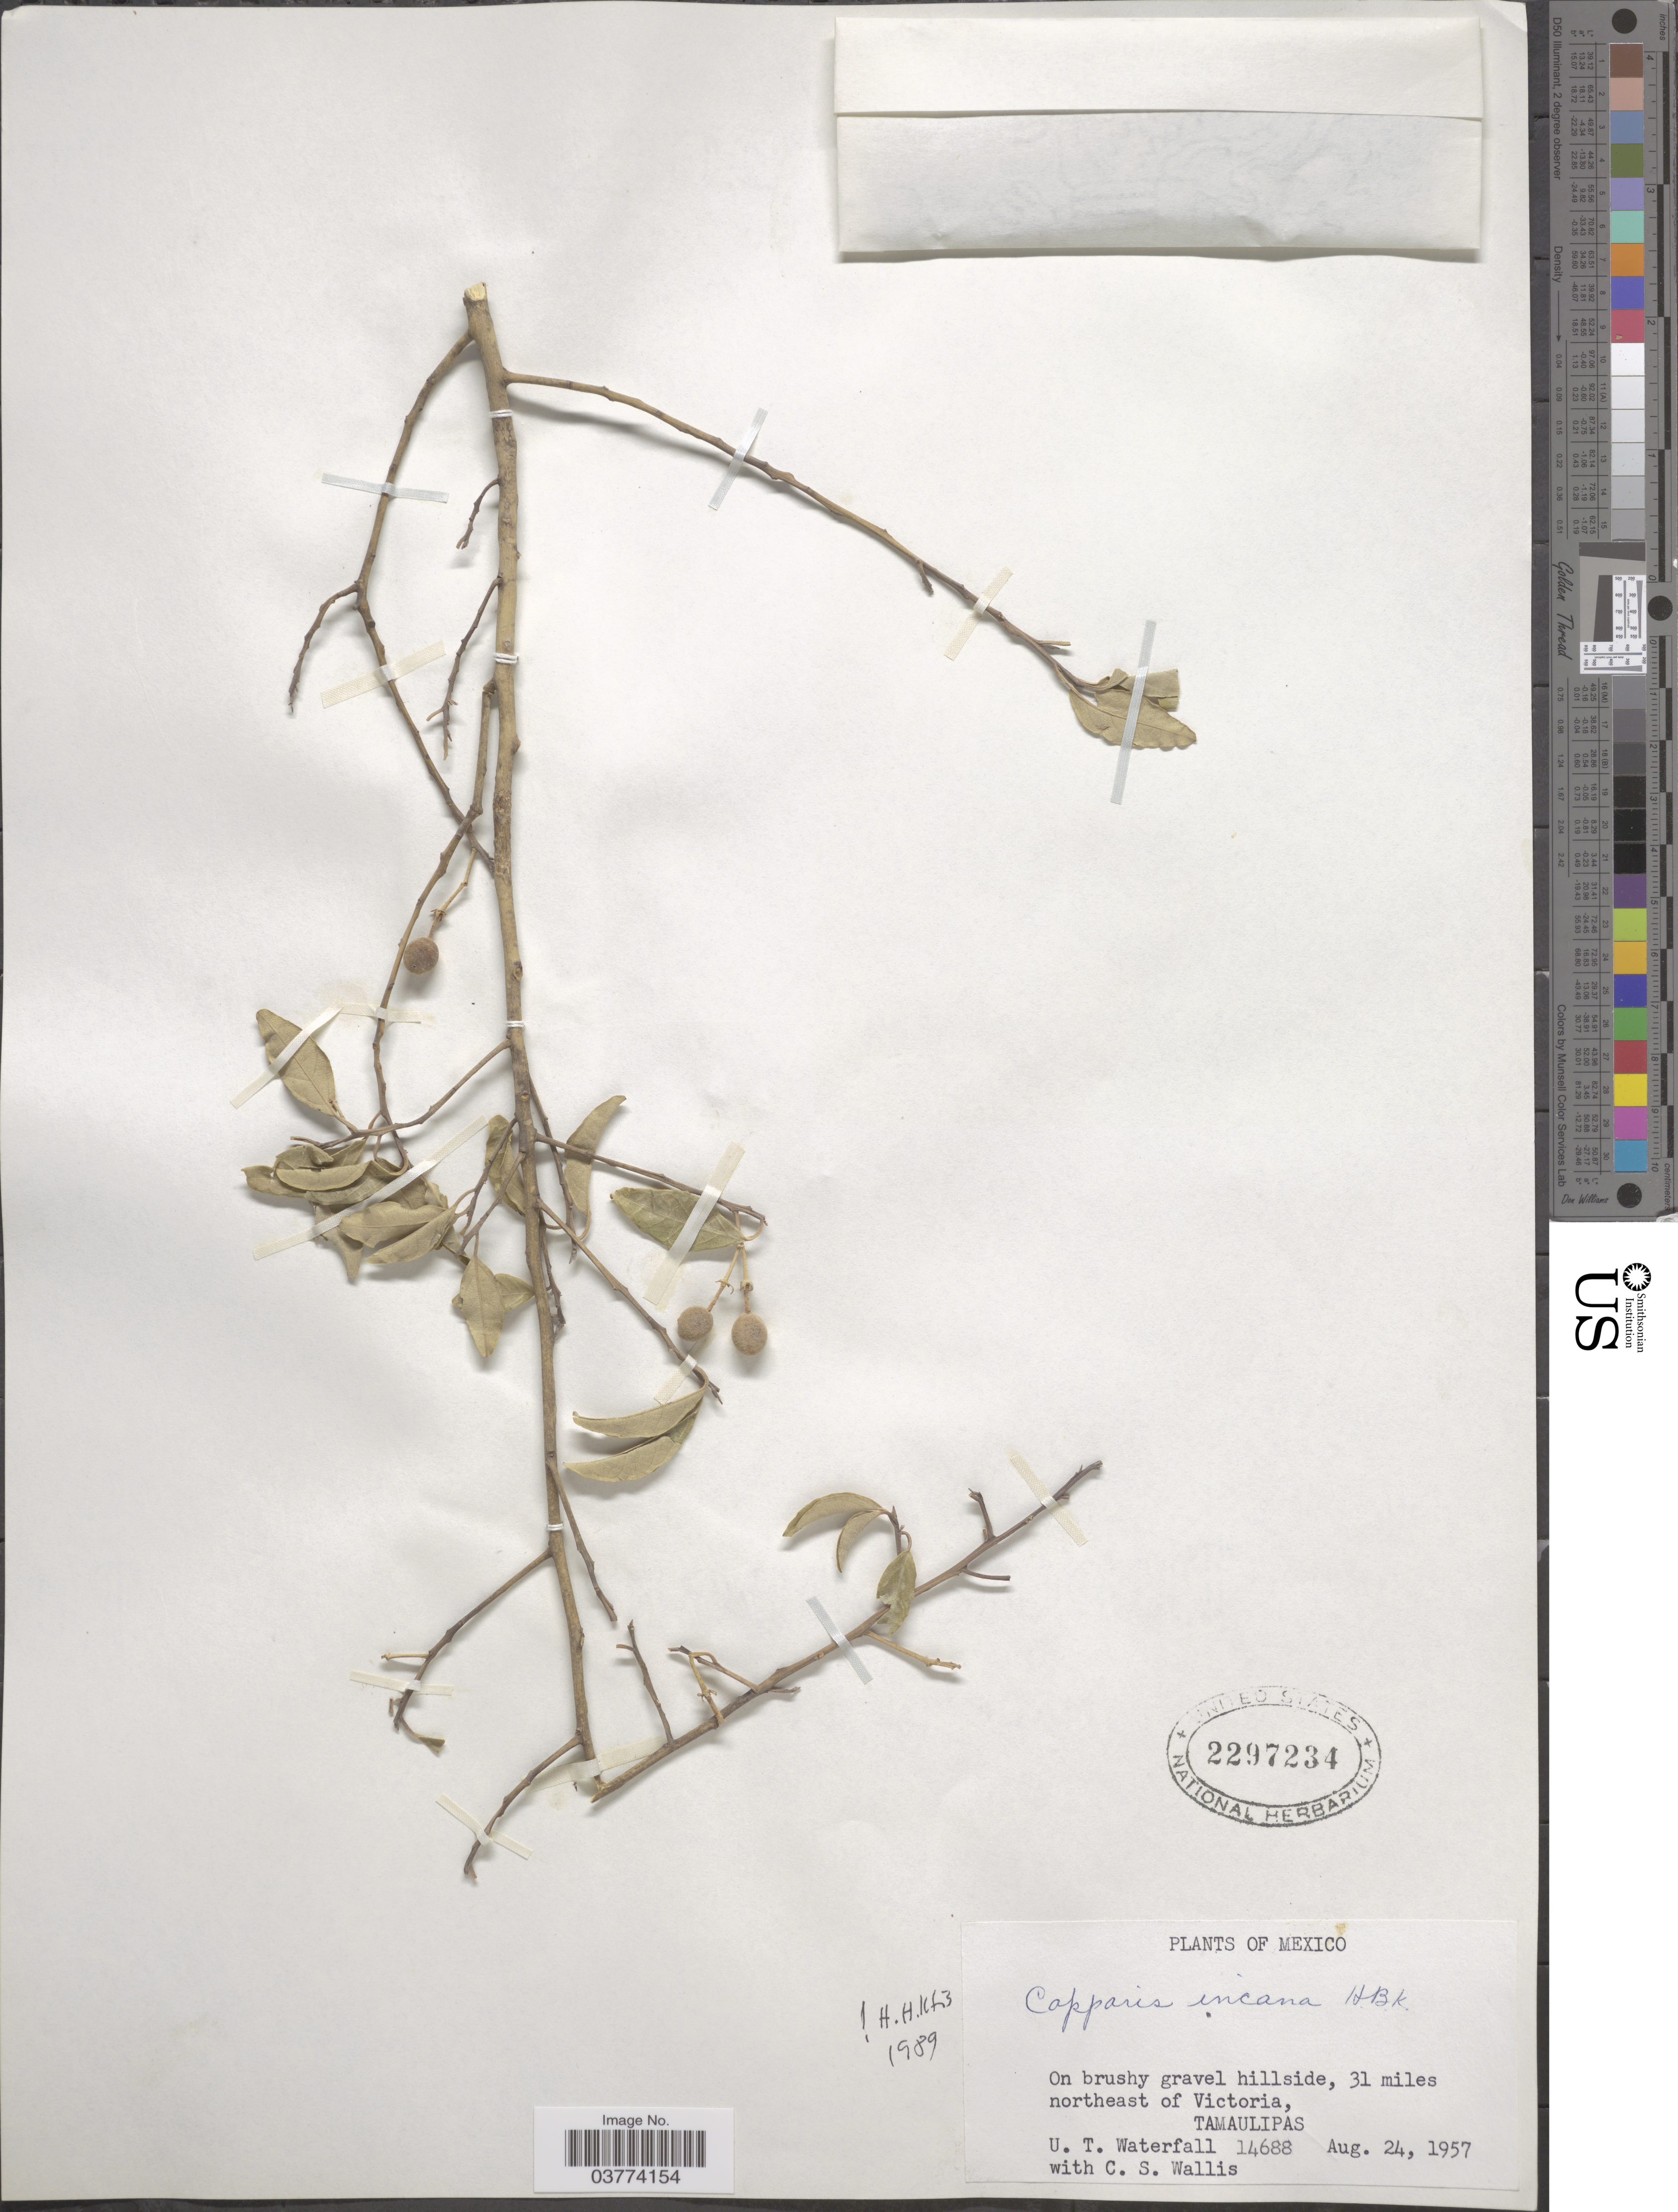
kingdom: Plantae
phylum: Tracheophyta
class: Magnoliopsida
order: Brassicales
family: Capparaceae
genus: Quadrella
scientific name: Quadrella incana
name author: (Kunth) Iltis & Cornejo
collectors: U. T. Waterfall & C. S. Wallis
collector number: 14688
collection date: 1957-08-24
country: Mexico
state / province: Tamaulipas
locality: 31 miles northeast of Victoria.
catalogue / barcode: US 2297234